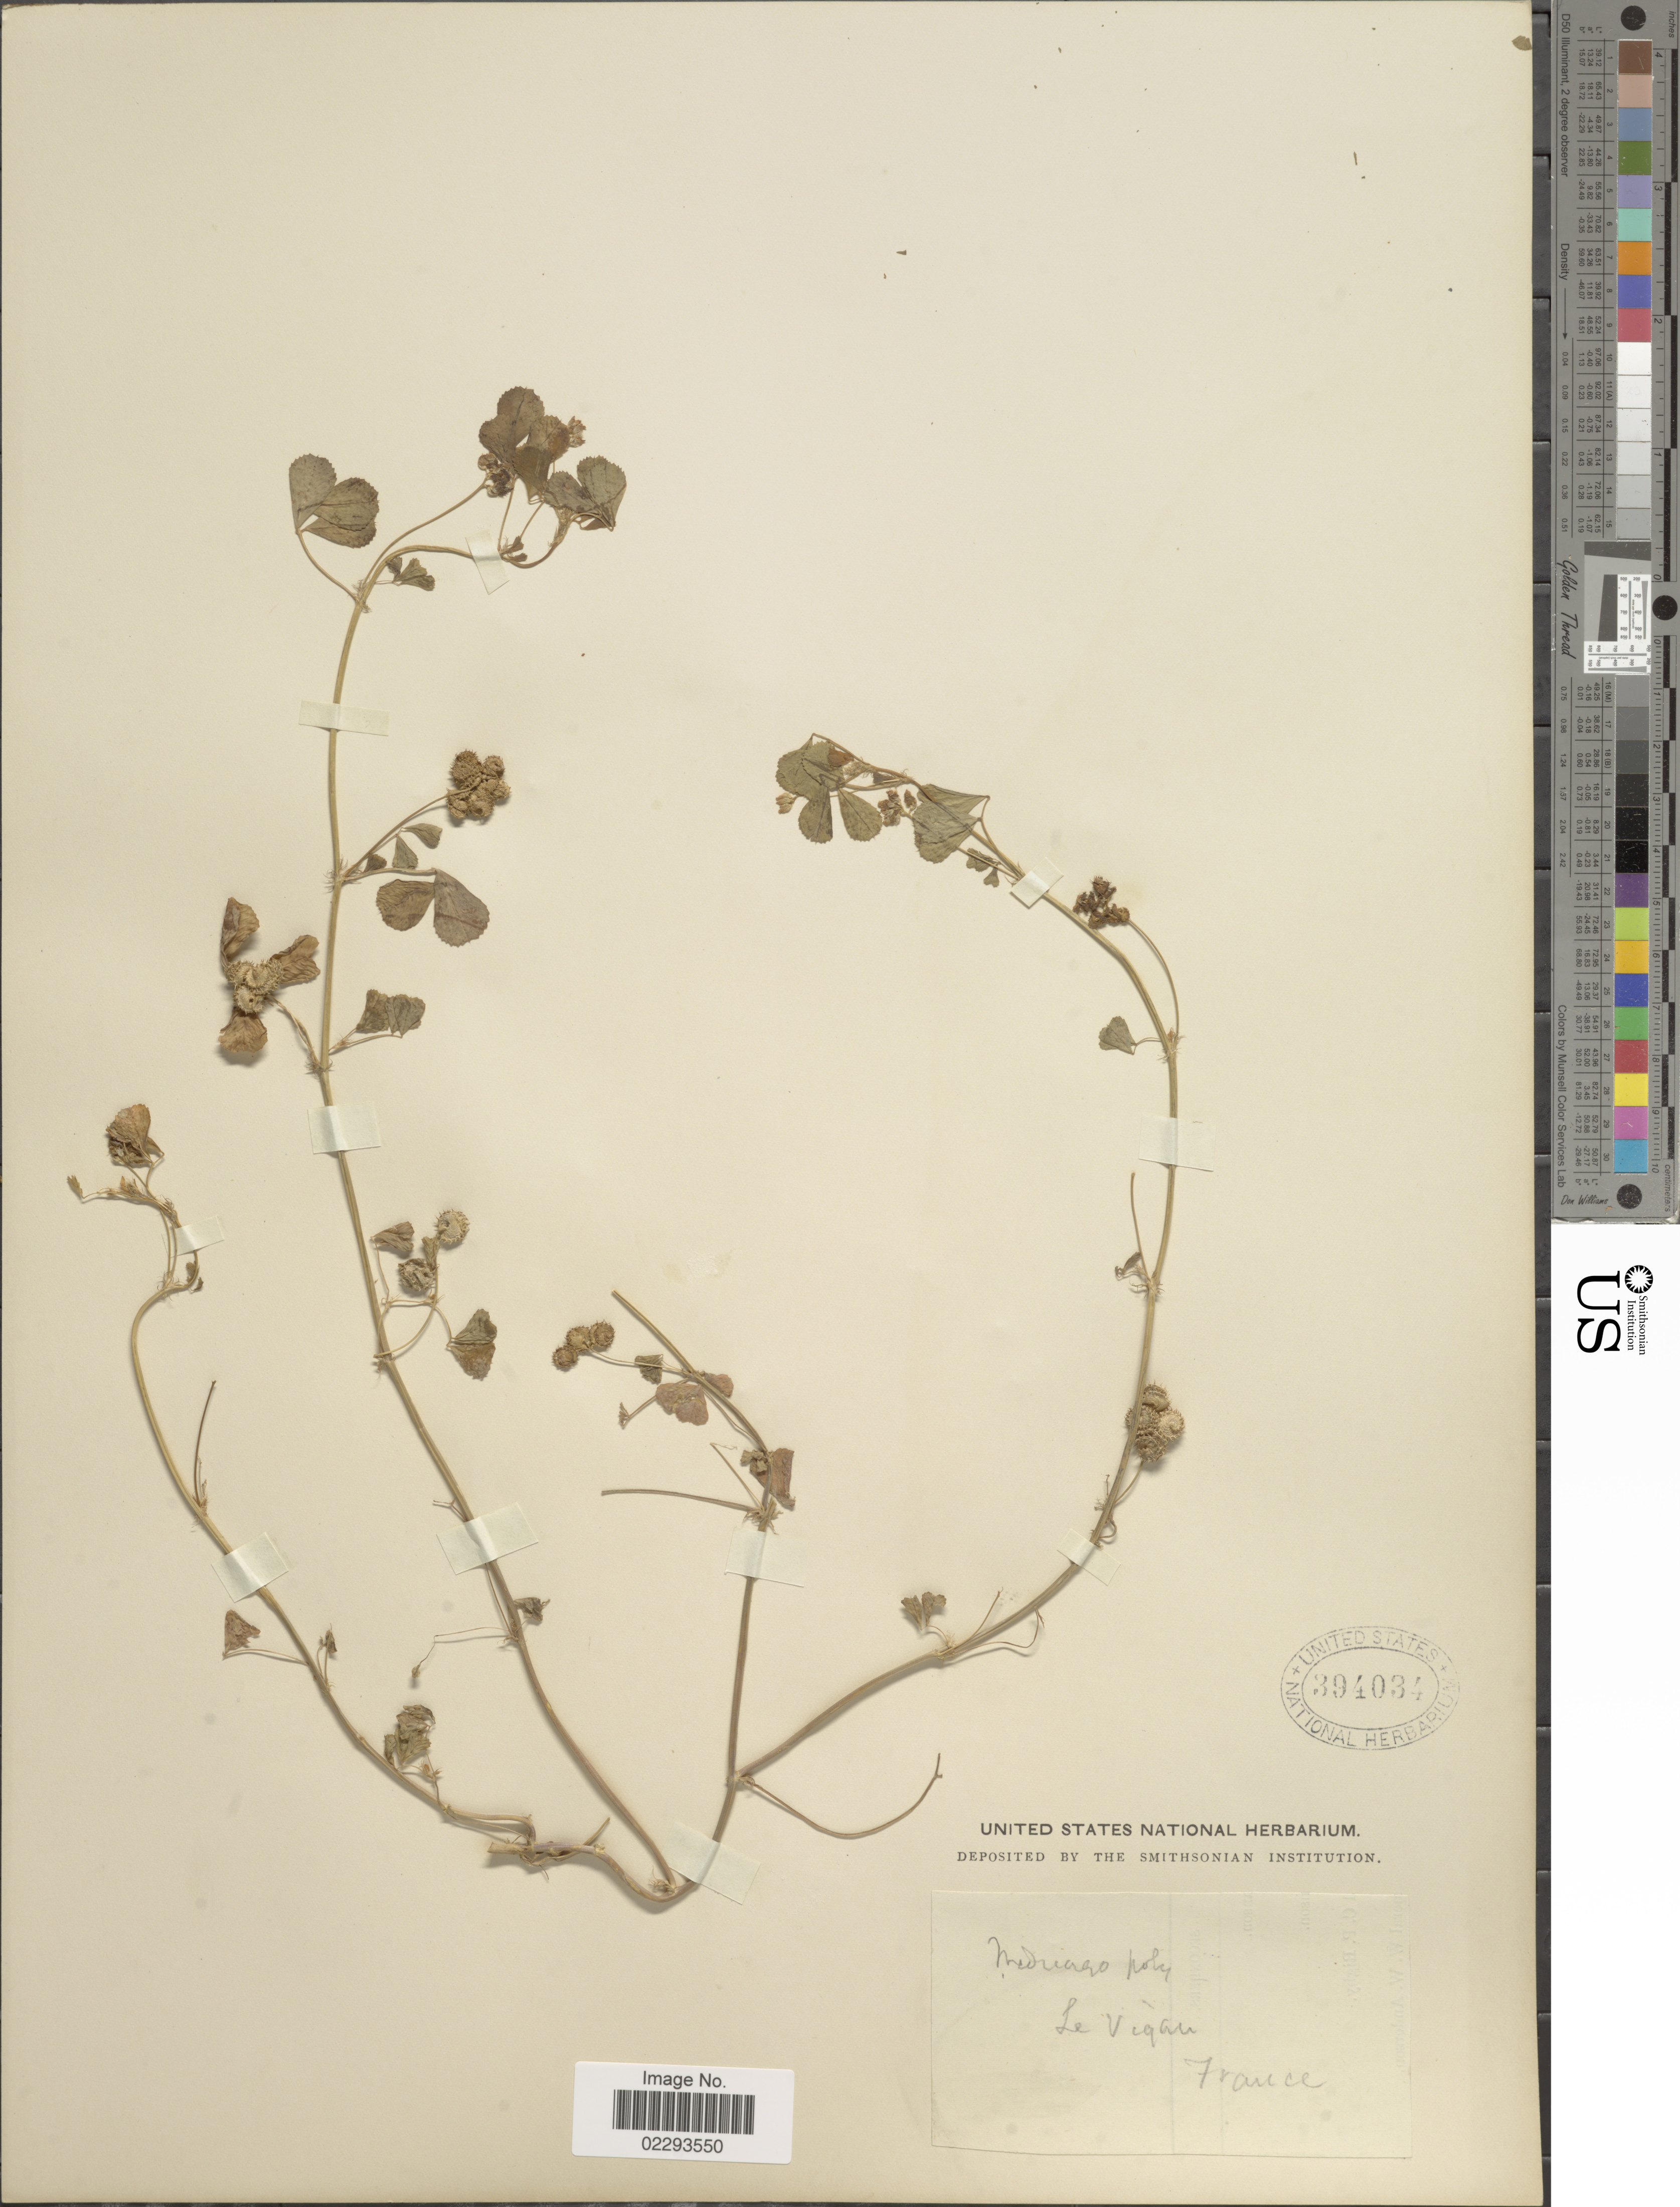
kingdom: Plantae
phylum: Tracheophyta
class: Magnoliopsida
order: Fabales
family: Fabaceae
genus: Medicago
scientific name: Medicago denticulata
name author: Willd.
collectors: U.S. National Herbarium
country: France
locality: Le Vignu [interpreted]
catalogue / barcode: US 394034